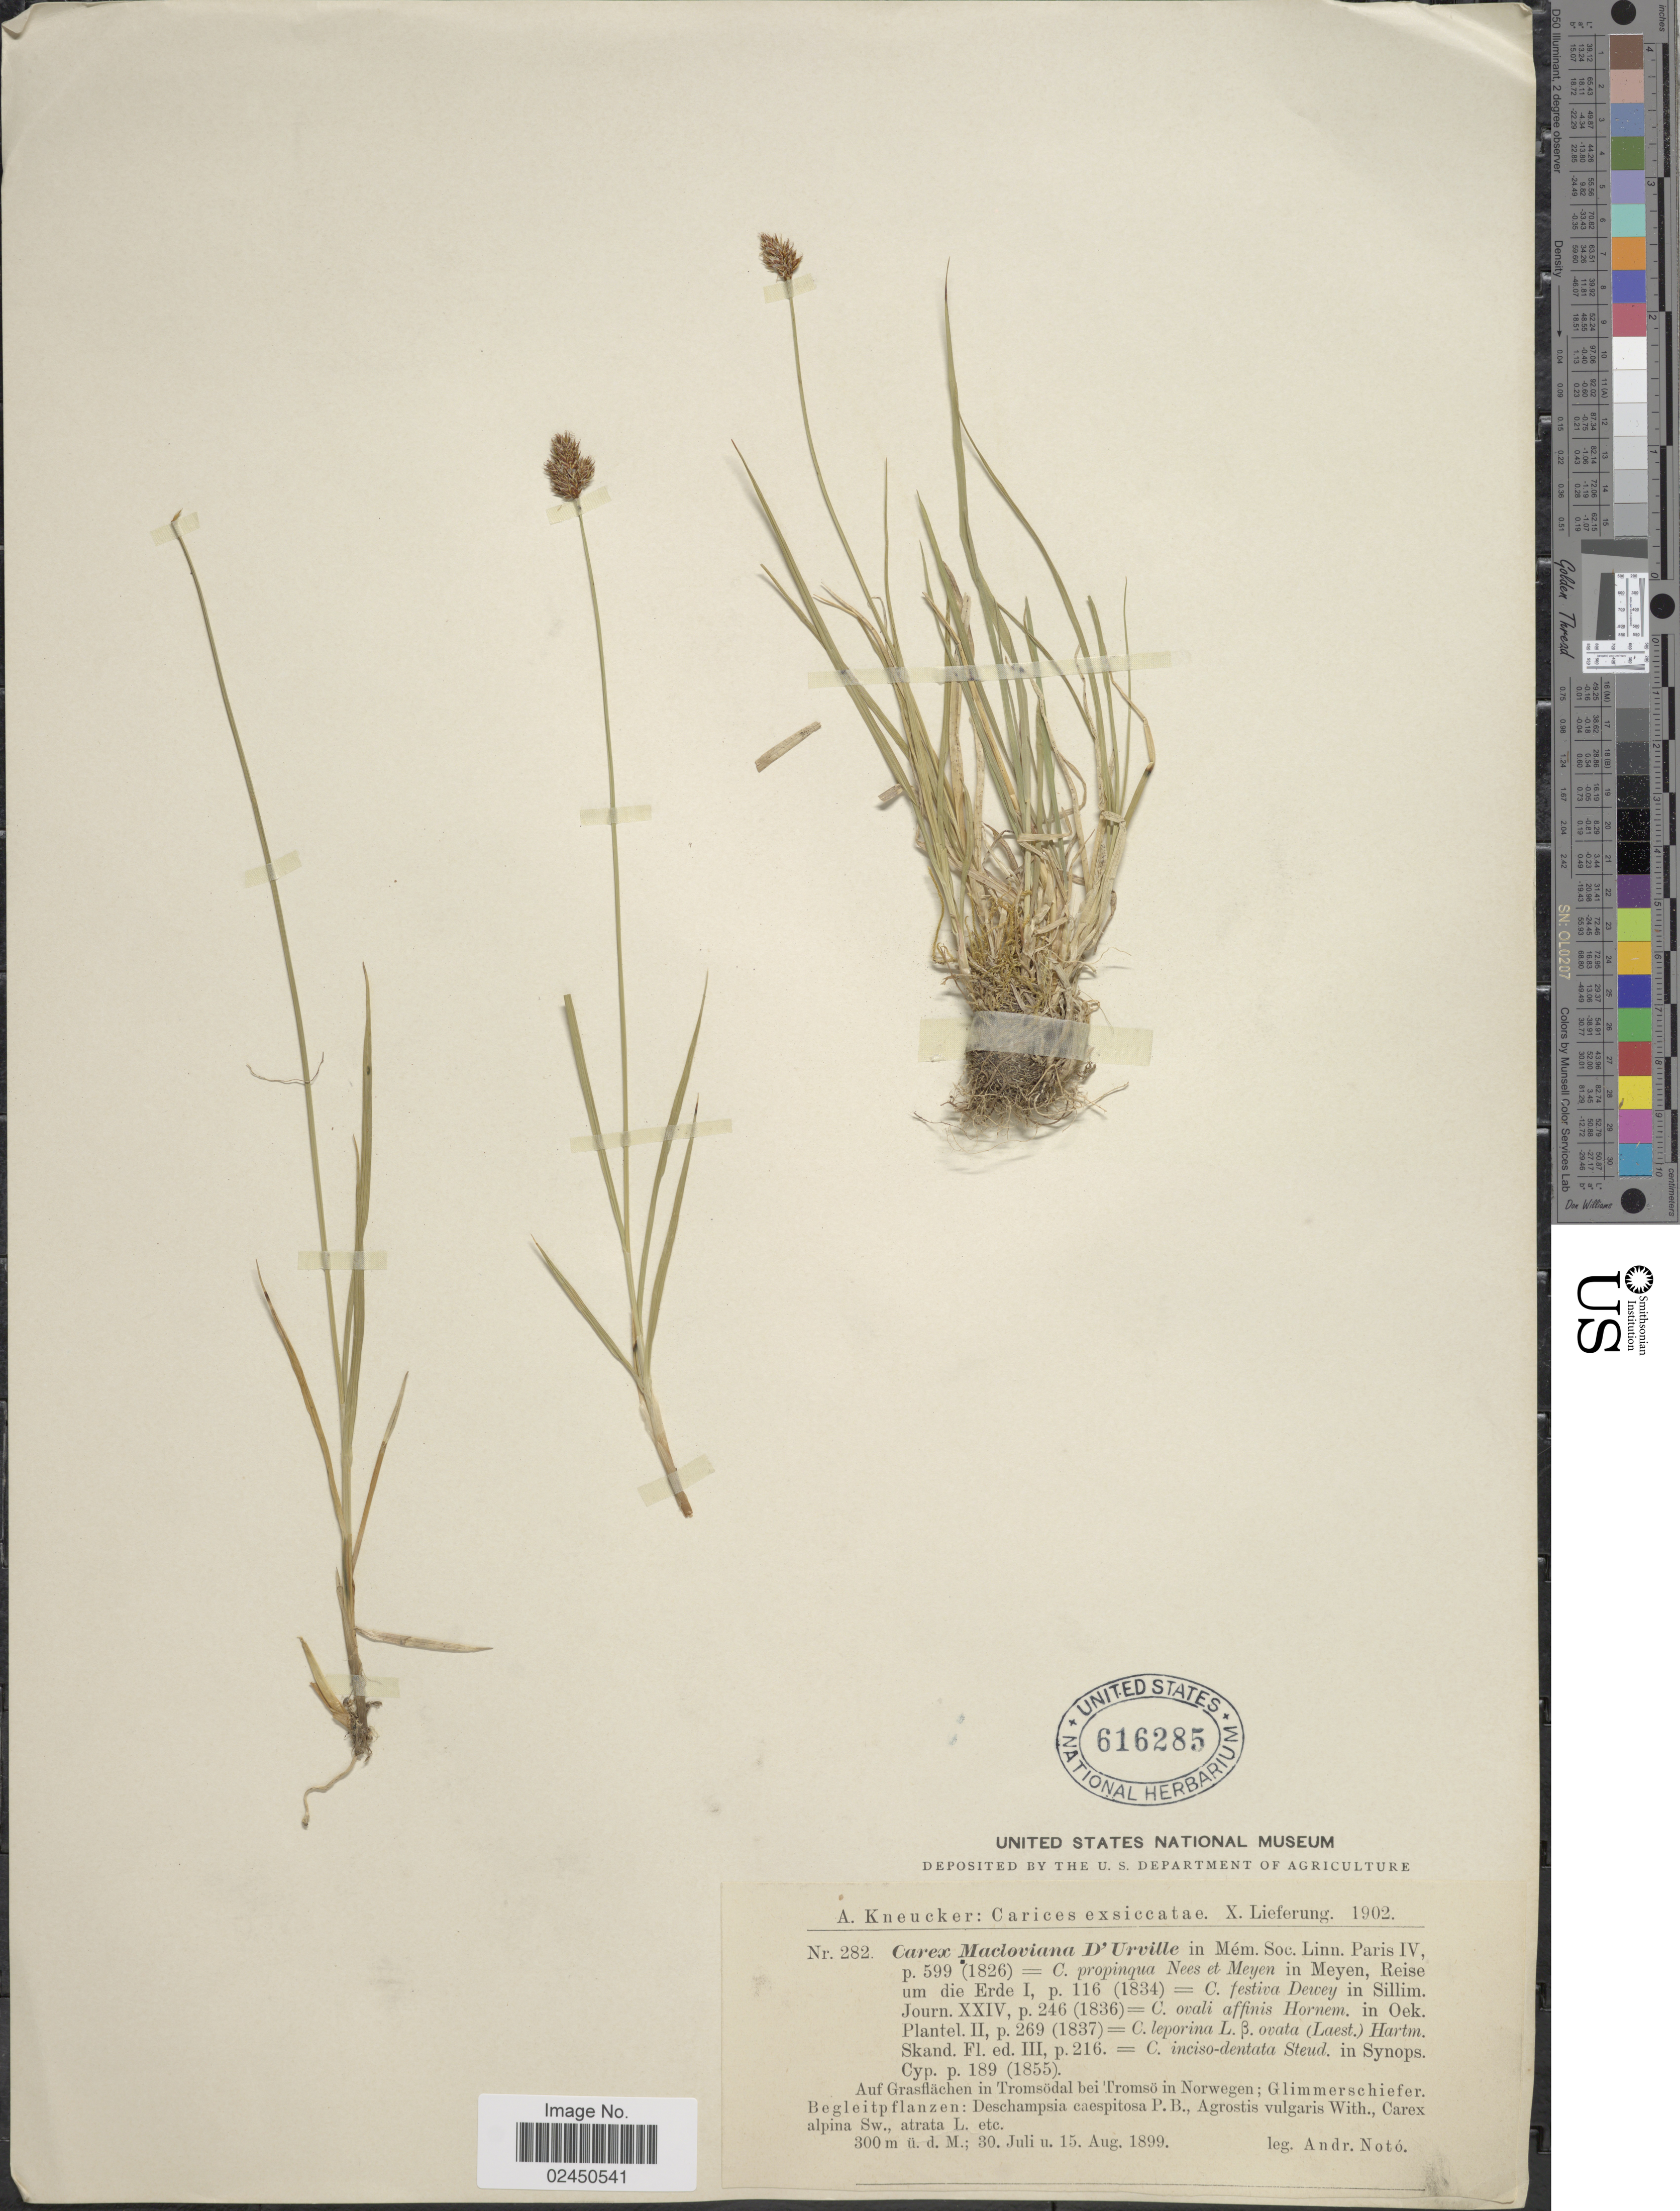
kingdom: Plantae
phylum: Tracheophyta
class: Liliopsida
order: Poales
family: Cyperaceae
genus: Carex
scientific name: Carex macloviana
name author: d'Urv.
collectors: A. Noto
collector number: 282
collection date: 1899-08-15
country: Norway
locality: Auf Grasflachen in Tromsodal bei Tromso in Norwegen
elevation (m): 300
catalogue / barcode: US 616285